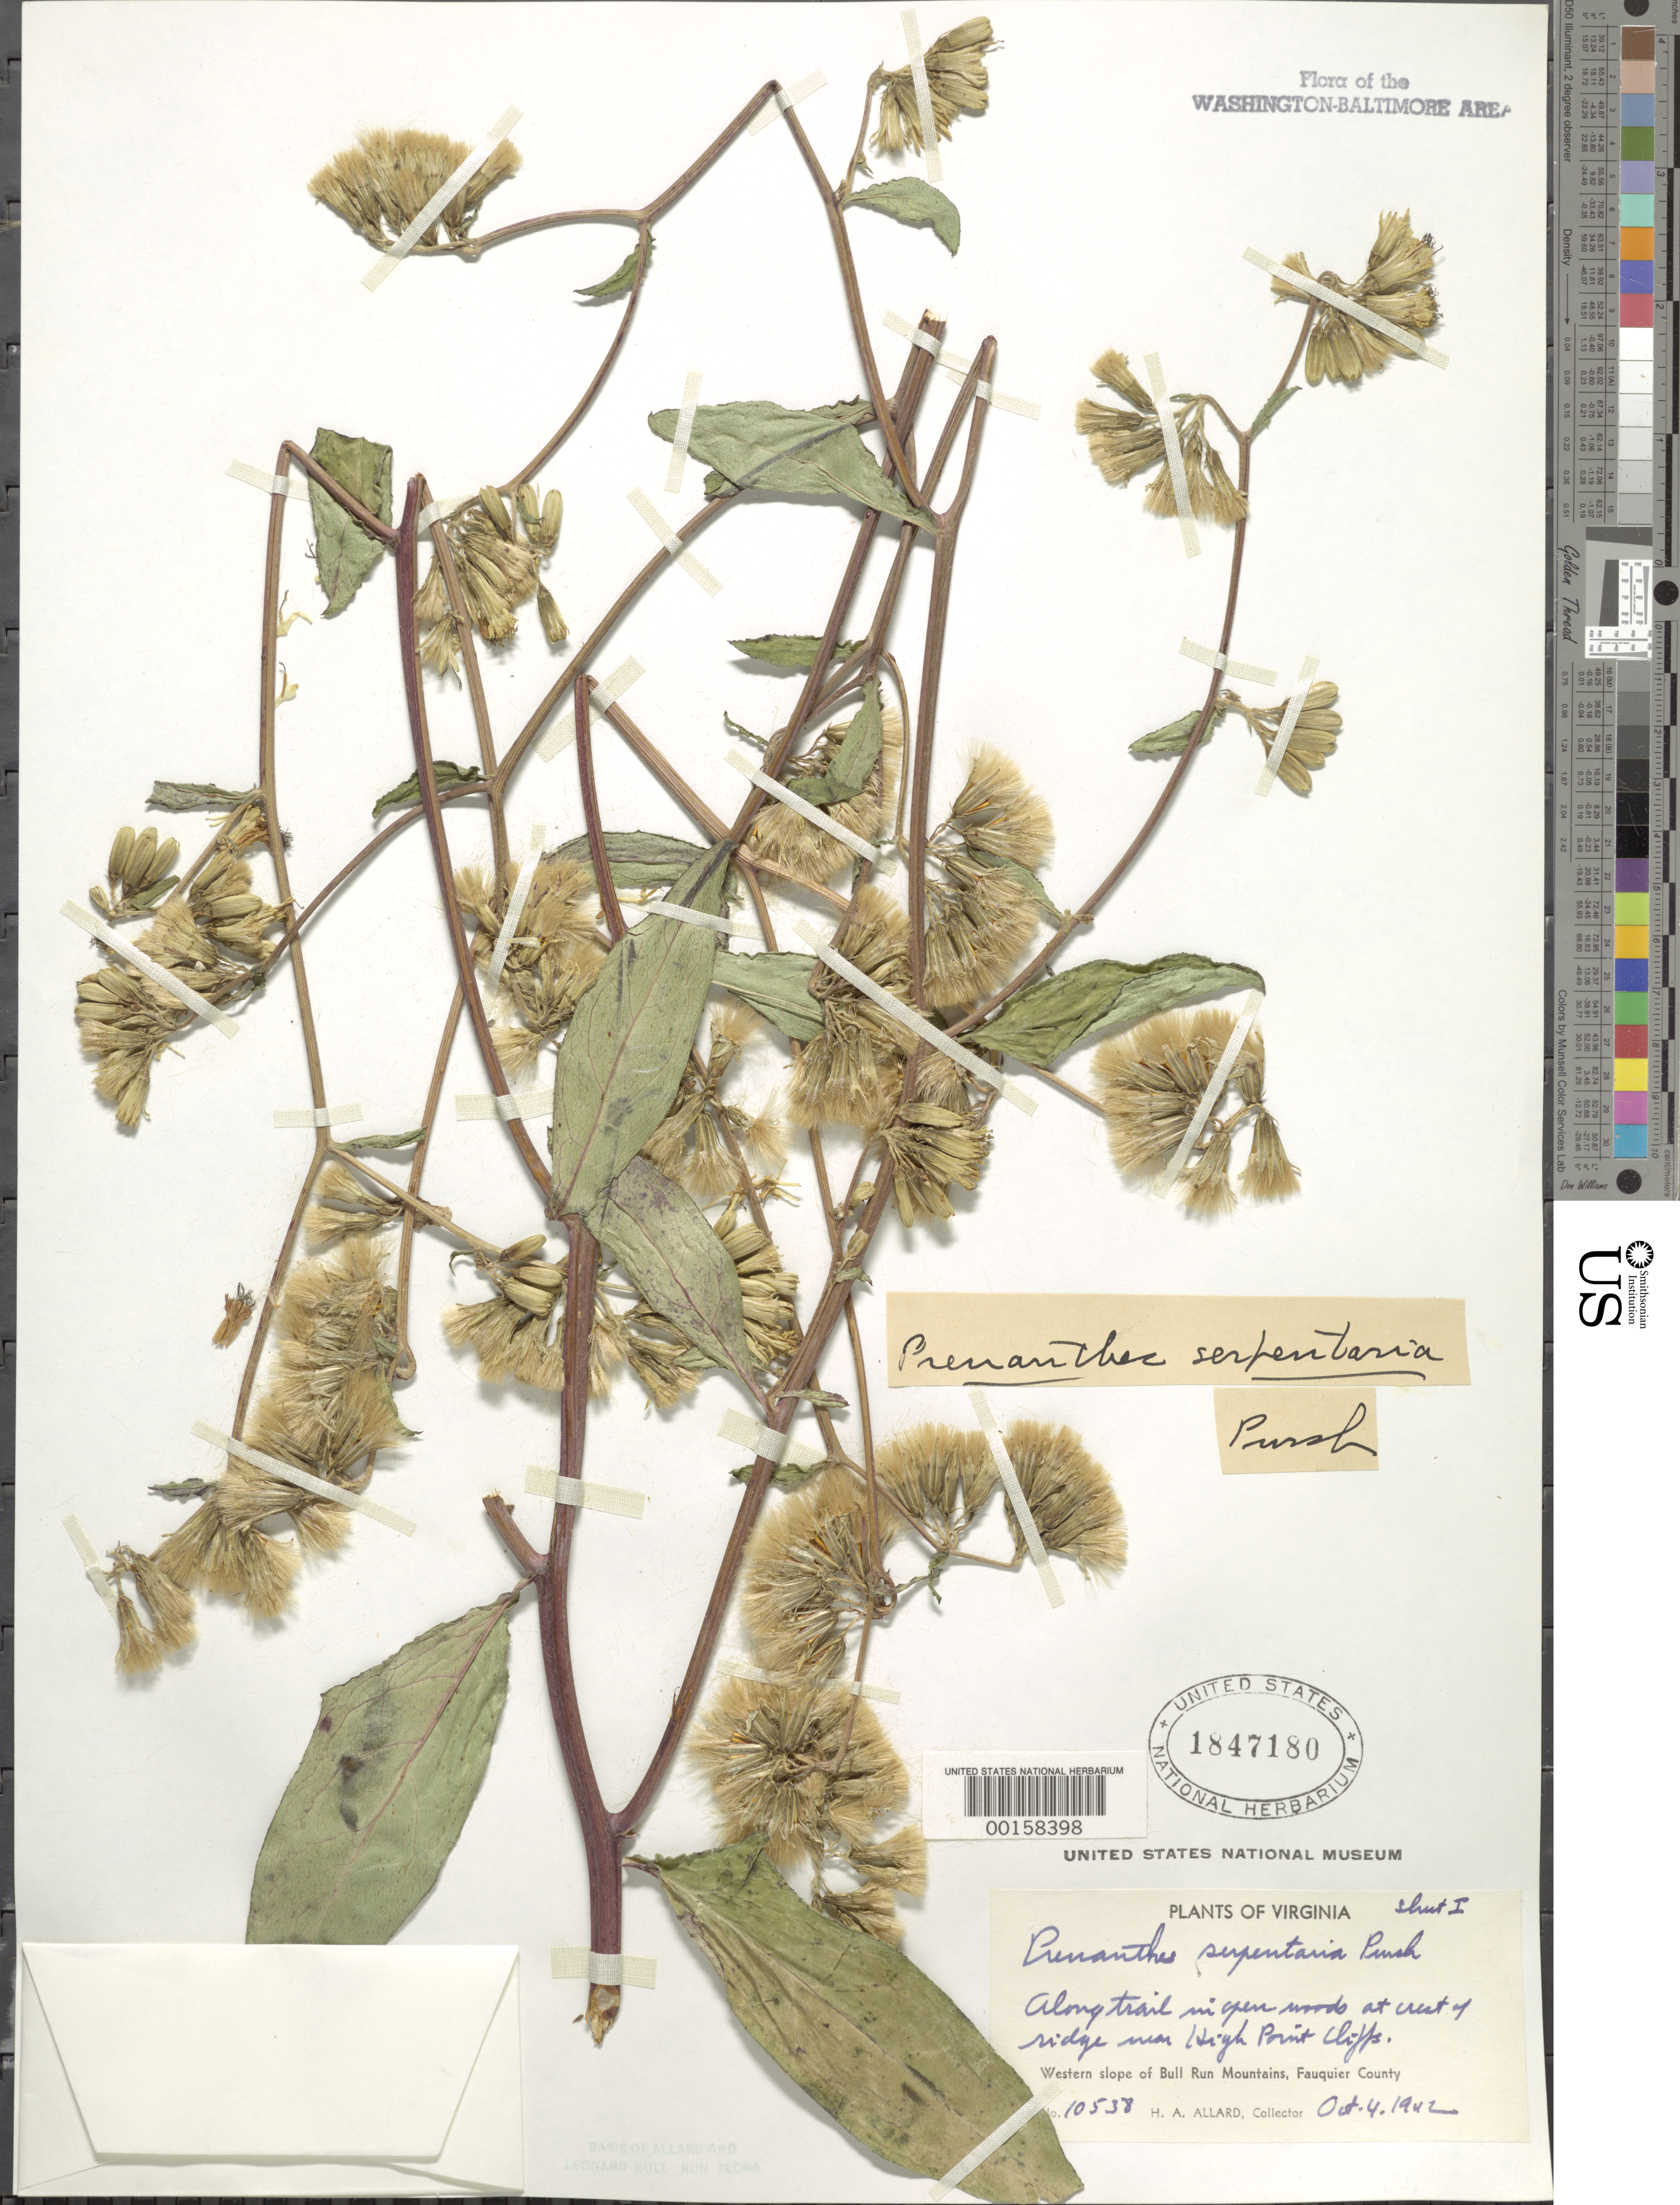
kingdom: Plantae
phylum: Tracheophyta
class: Magnoliopsida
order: Asterales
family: Asteraceae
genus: Nabalus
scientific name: Nabalus serpentarius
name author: (Pursh) Hook.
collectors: H. A. Allard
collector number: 10538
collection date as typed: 04 Oct 1942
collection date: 1942-10-04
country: United States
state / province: Virginia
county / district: Fauquier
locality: Near High Point cliffs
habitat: Open woods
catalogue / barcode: US 1847180